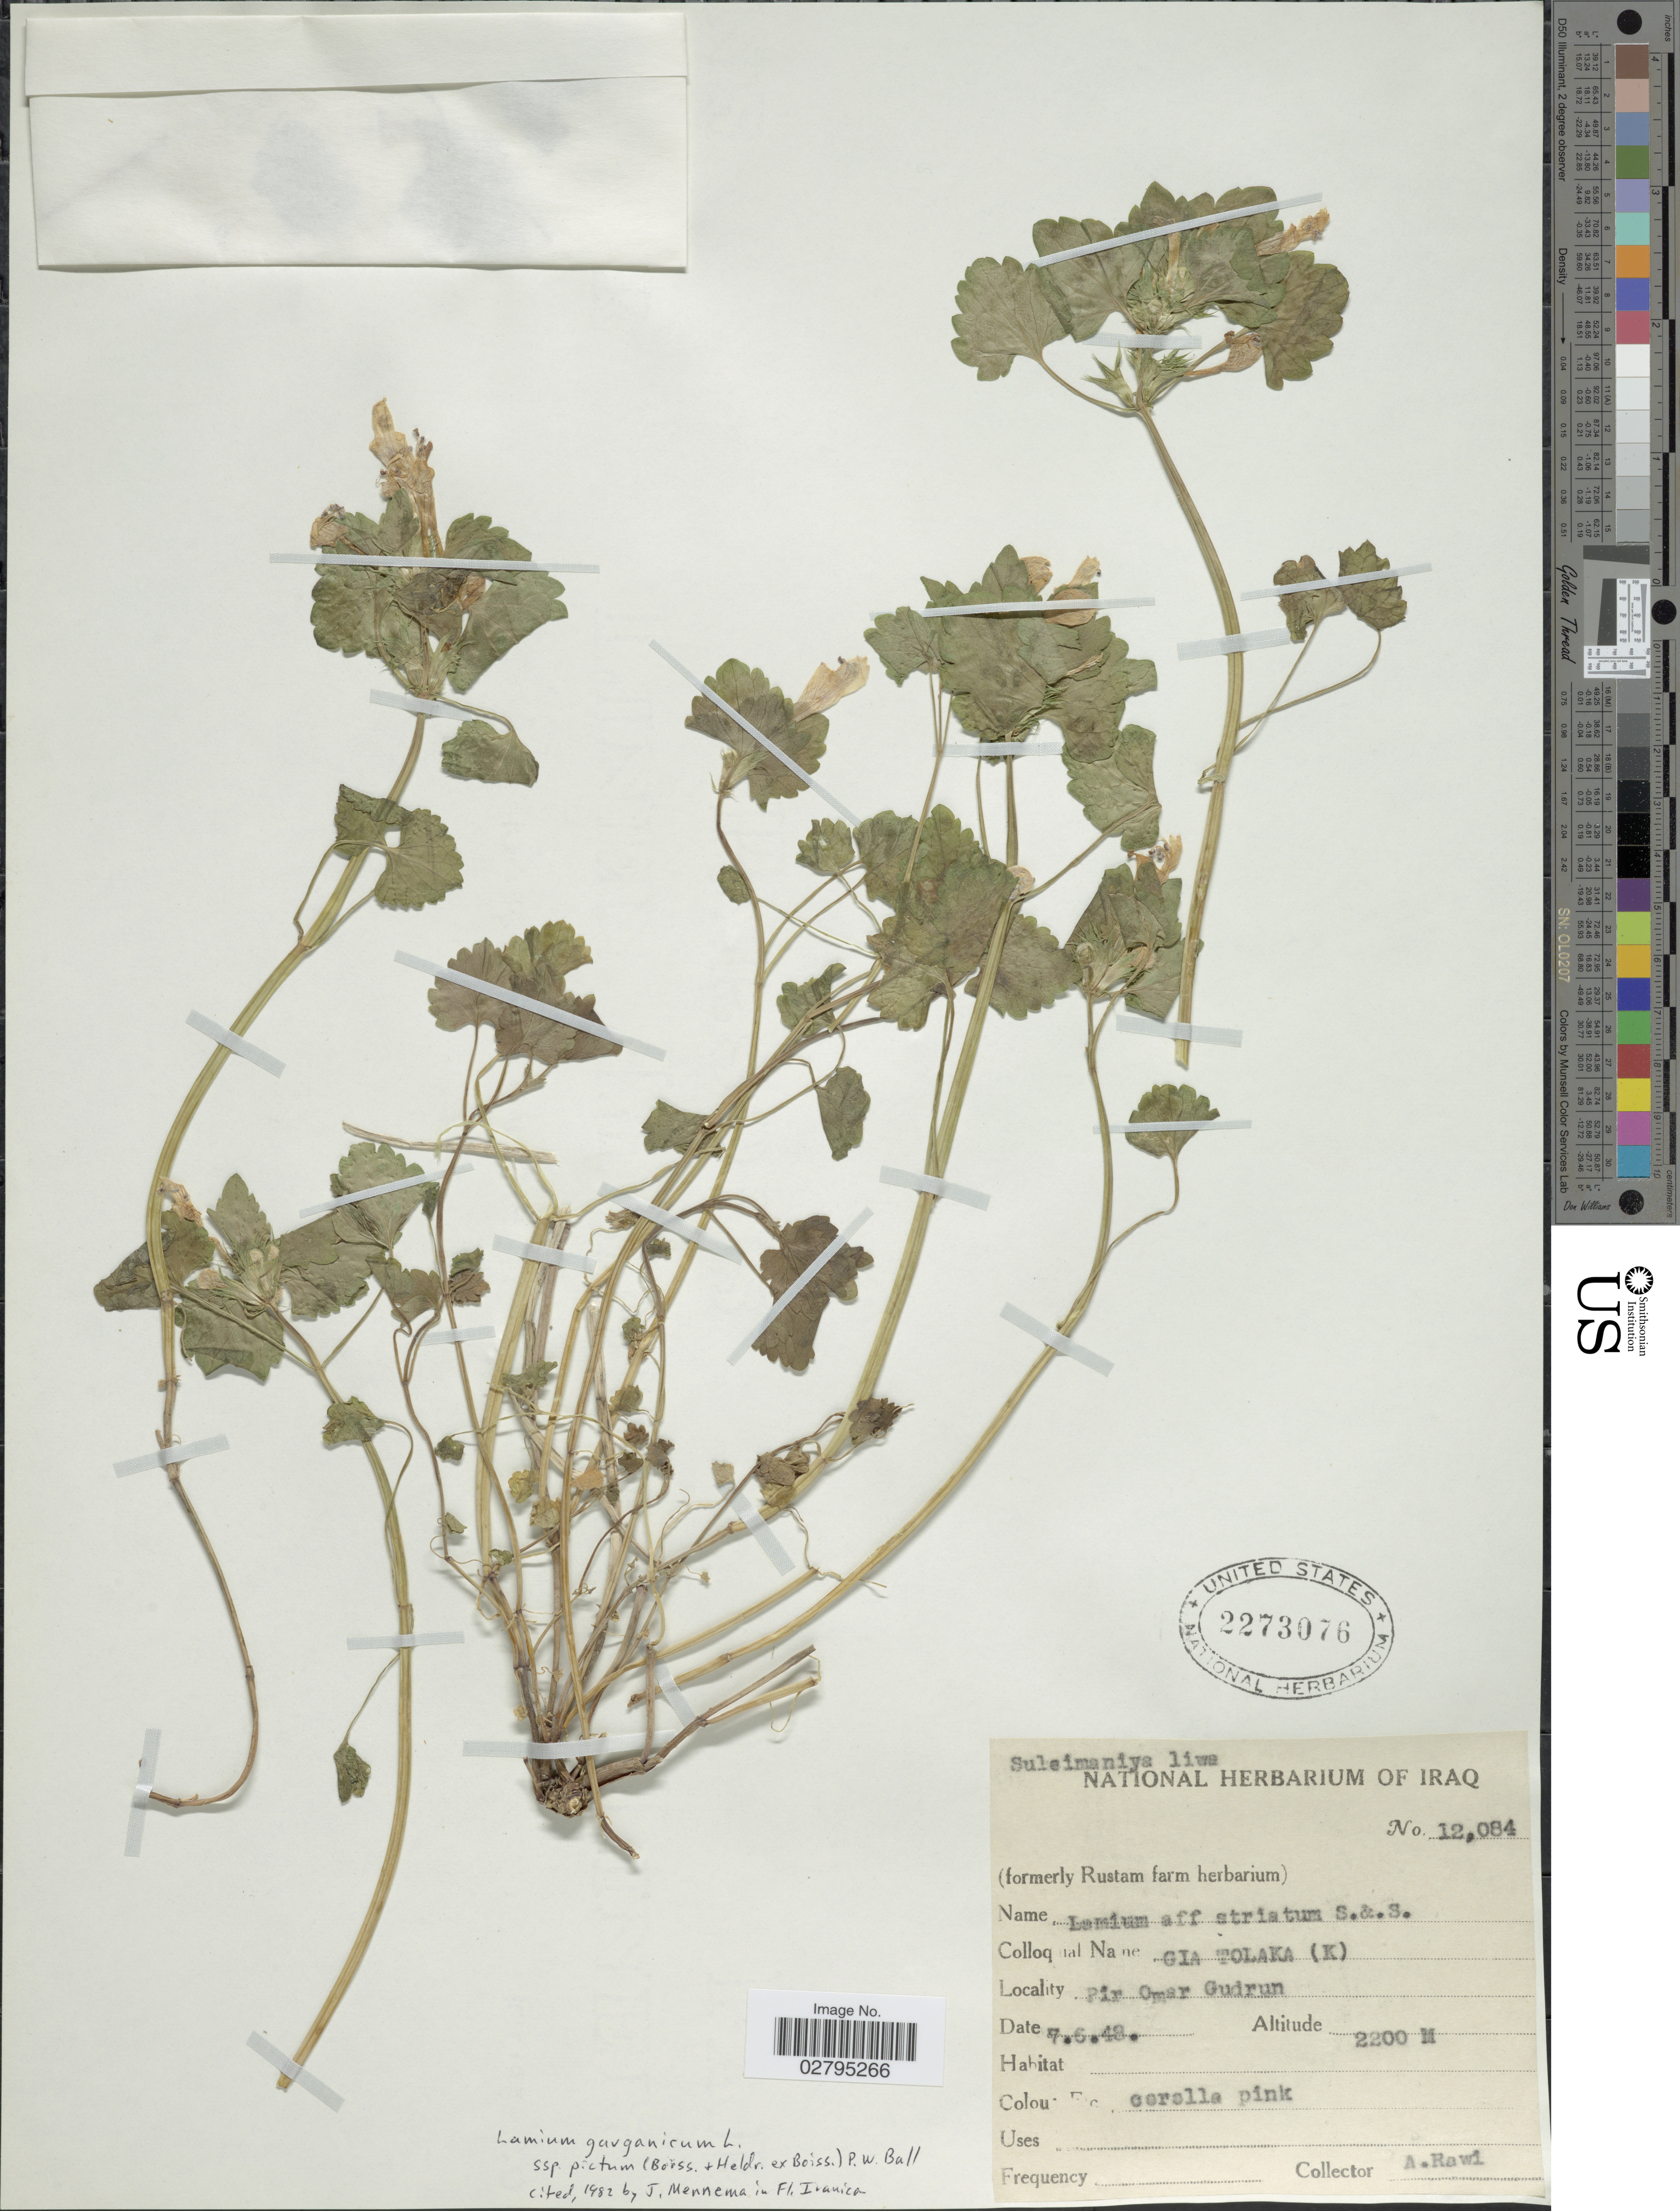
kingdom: Plantae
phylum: Tracheophyta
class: Magnoliopsida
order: Lamiales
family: Lamiaceae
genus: Lamium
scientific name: Lamium garganicum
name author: L.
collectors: A. Rawi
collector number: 12084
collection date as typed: Transcribed d/m/y: 7/6/48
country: Iraq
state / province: As Sulaymānīyah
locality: Suleimaniya liwa, Pir Omar Gudrun.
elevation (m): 2200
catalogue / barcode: US 2273076